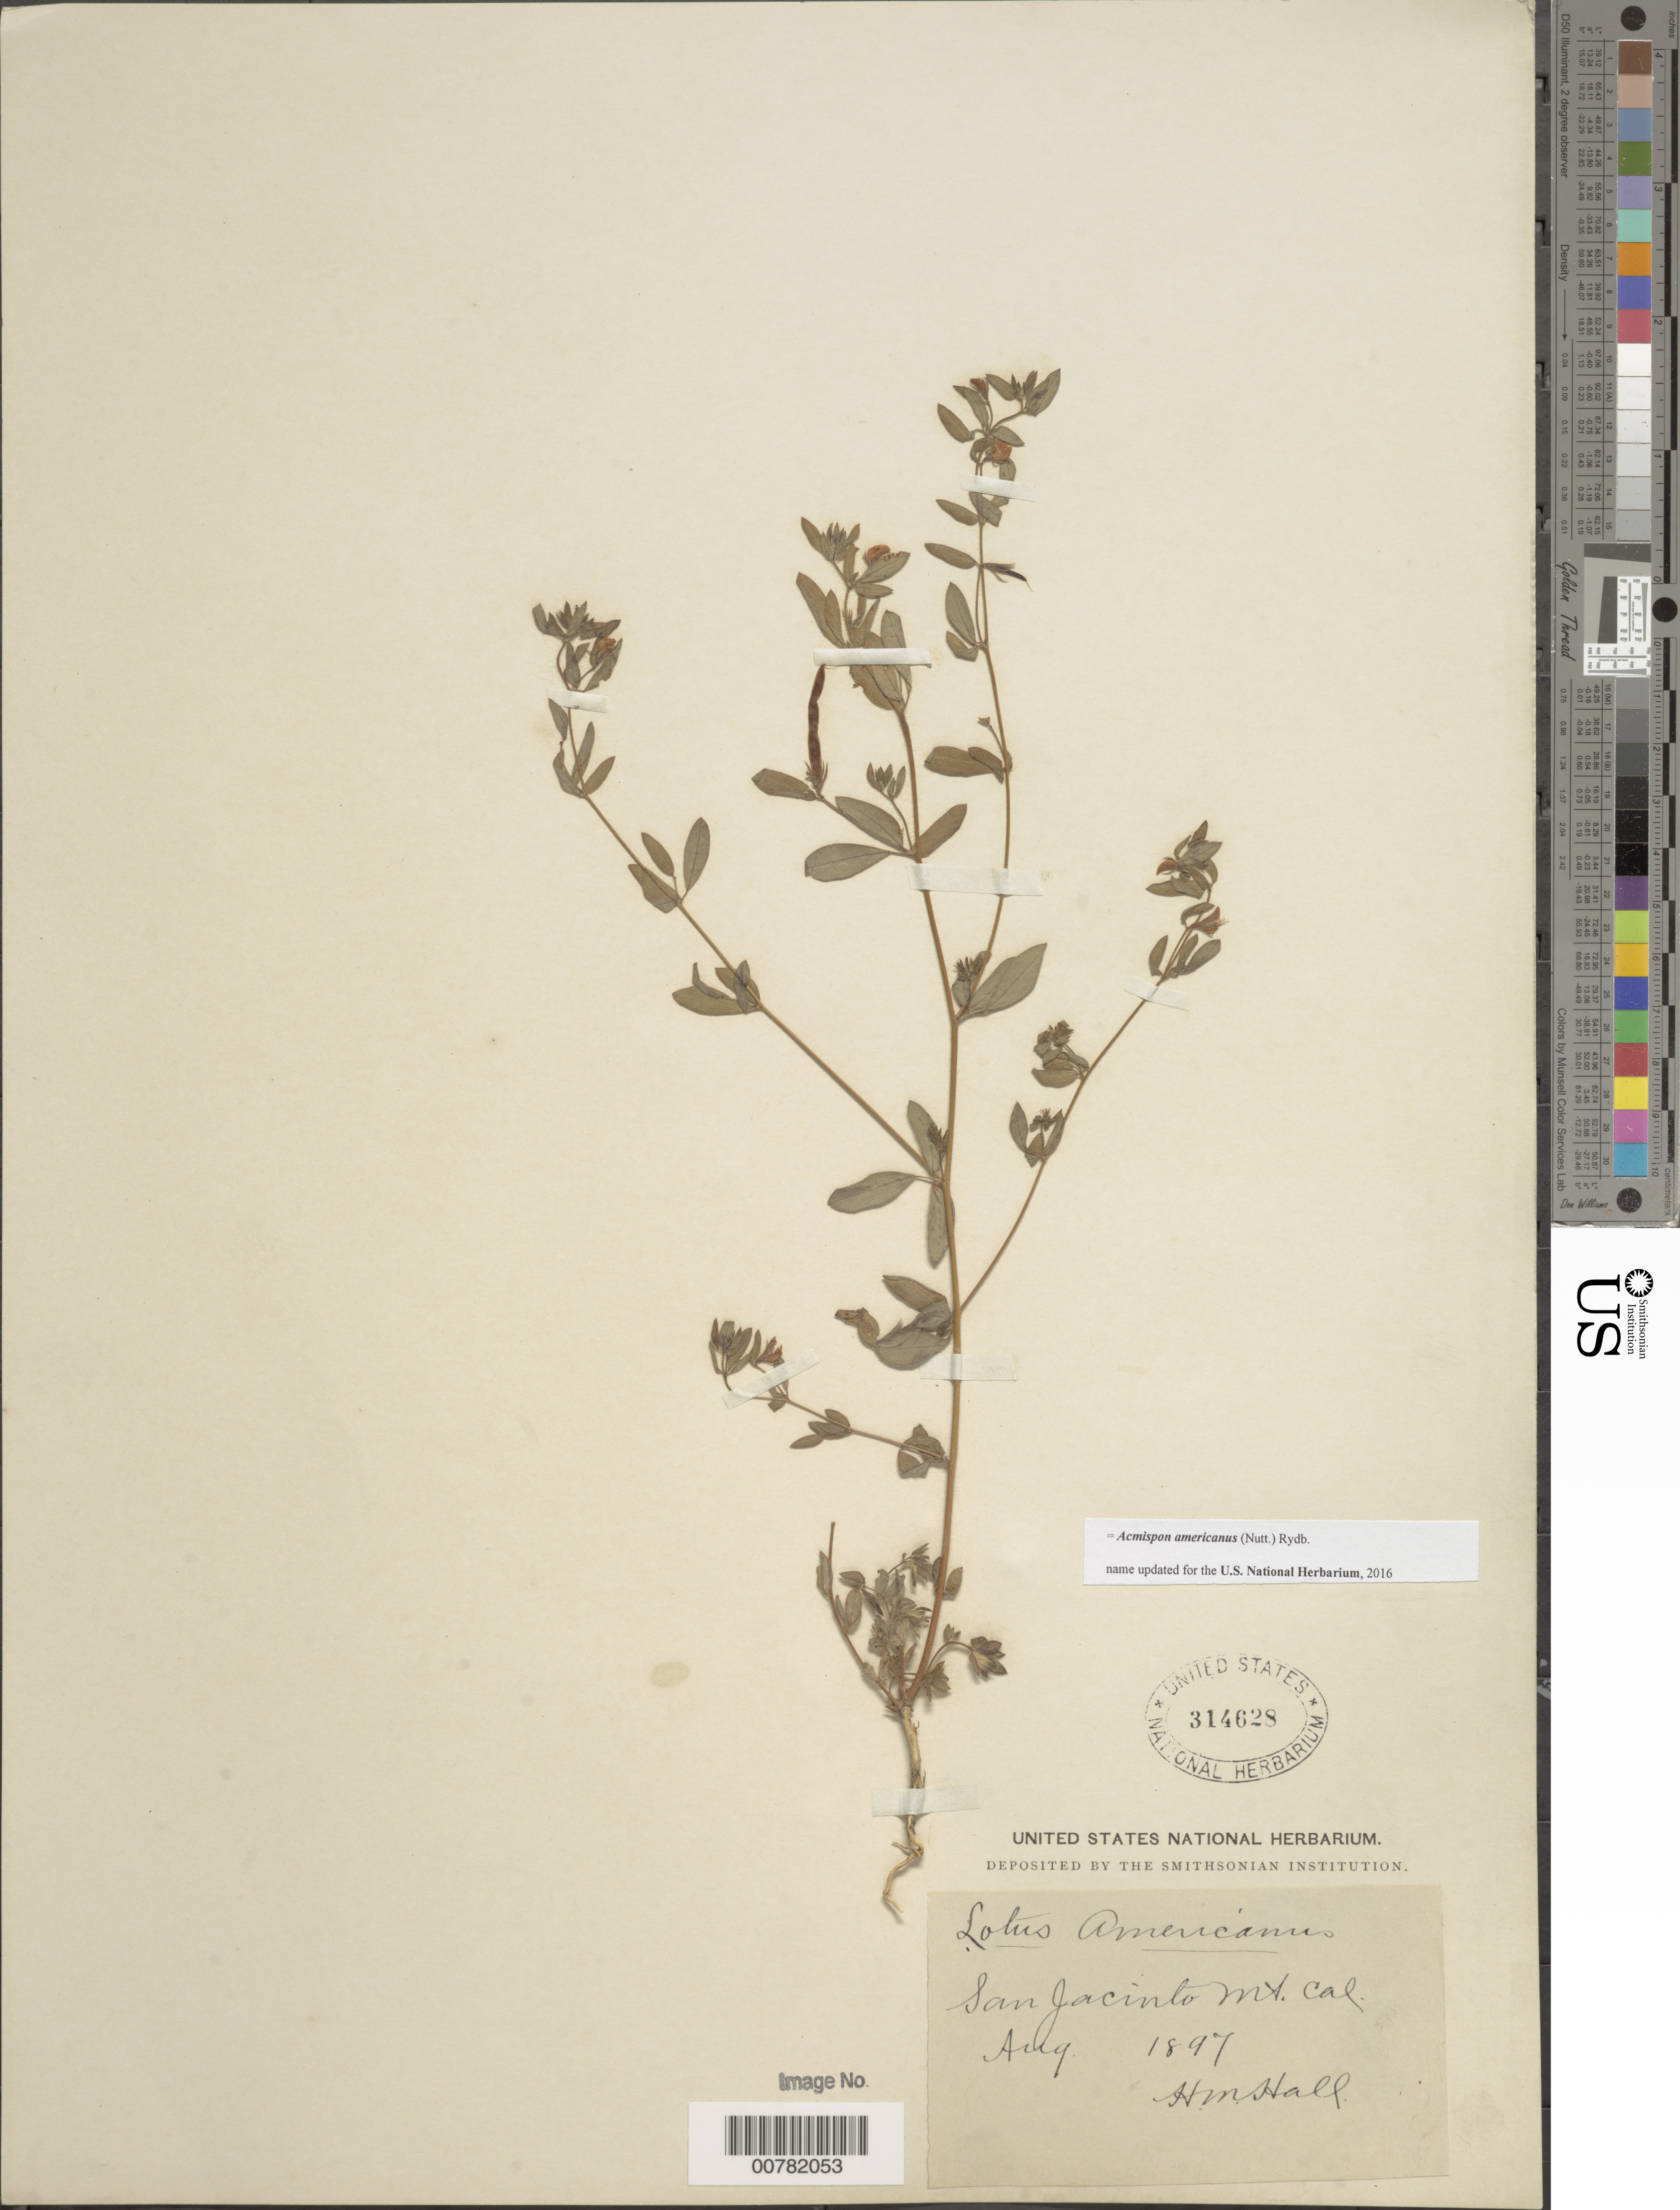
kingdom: Plantae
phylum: Tracheophyta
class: Magnoliopsida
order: Fabales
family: Fabaceae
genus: Acmispon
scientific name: Acmispon americanus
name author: (Nutt.) Rydb.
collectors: H. M. Hall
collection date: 1897-08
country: United States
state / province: California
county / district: Riverside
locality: San Jacinto Mt. Cal.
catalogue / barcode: US 314628